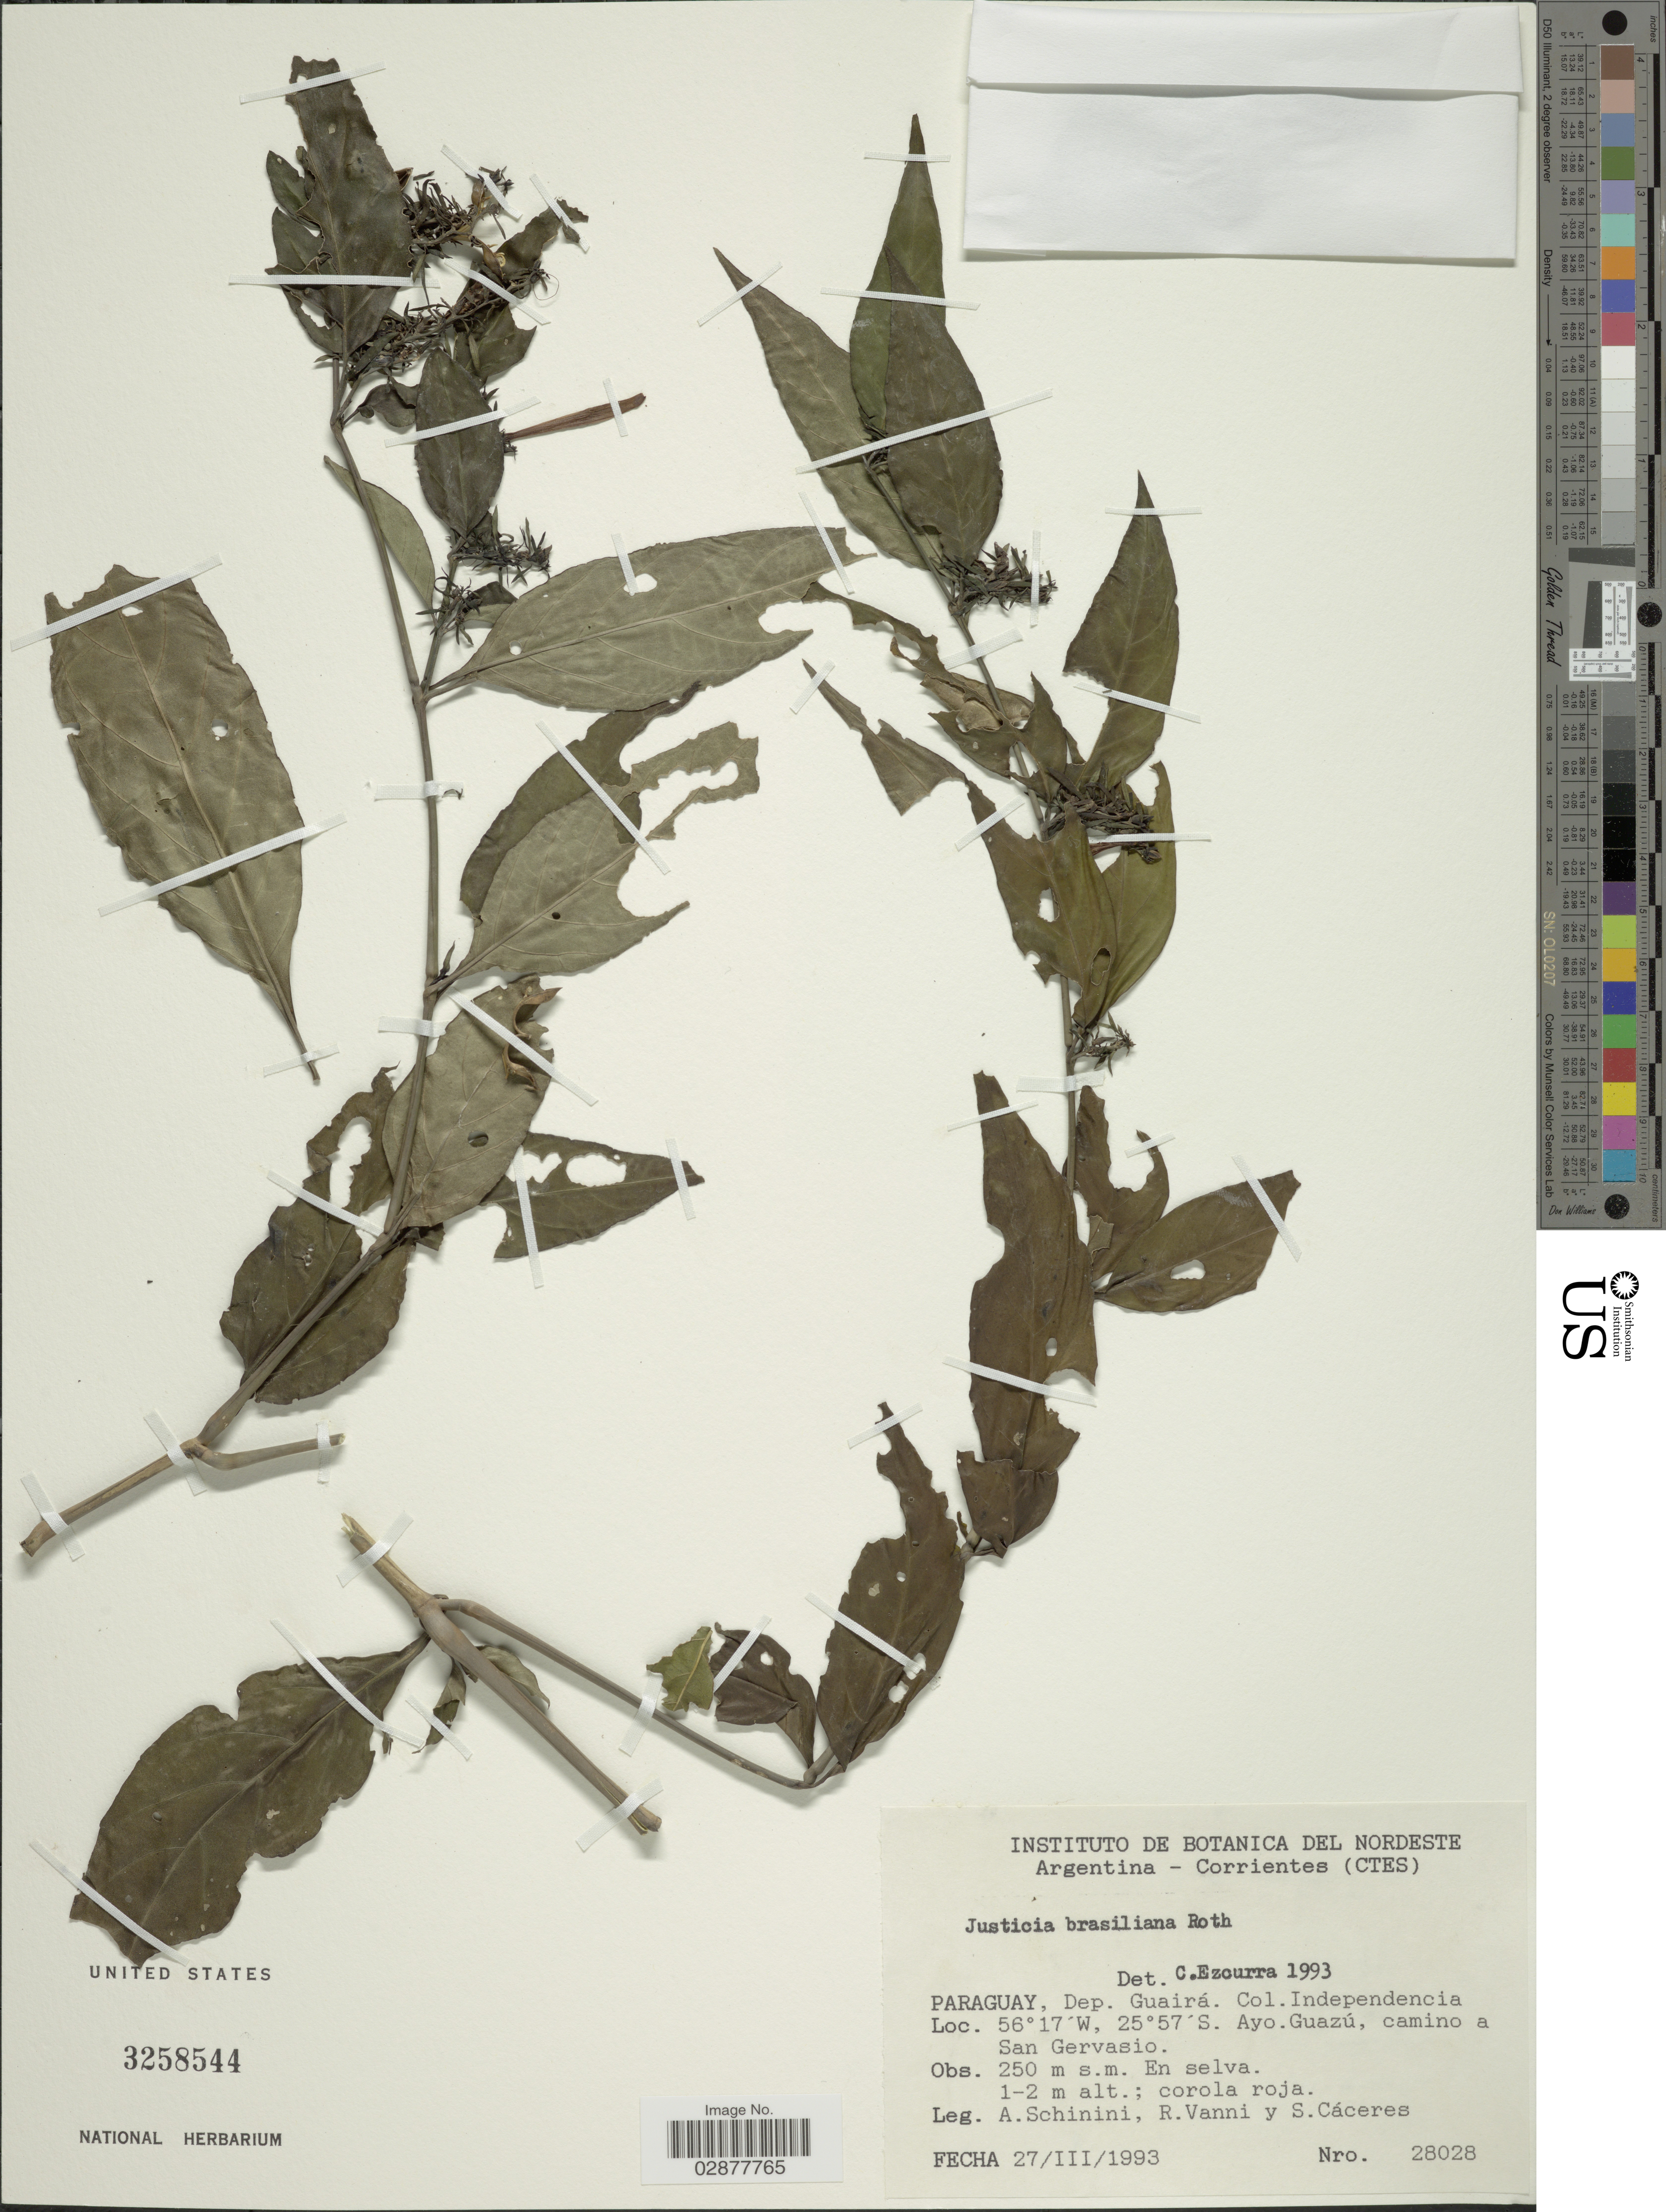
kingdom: Plantae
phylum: Tracheophyta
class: Magnoliopsida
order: Lamiales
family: Acanthaceae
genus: Justicia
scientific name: Justicia brasiliana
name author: Roth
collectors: A. Schinini, R. Vanni & S. Cáceres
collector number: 28028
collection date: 1993-03-27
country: Paraguay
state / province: Guaira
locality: Dep. Guairá. Col. Independencia. Ayo. Guazú, camino a San Gervasio.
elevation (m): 250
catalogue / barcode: US 3258544